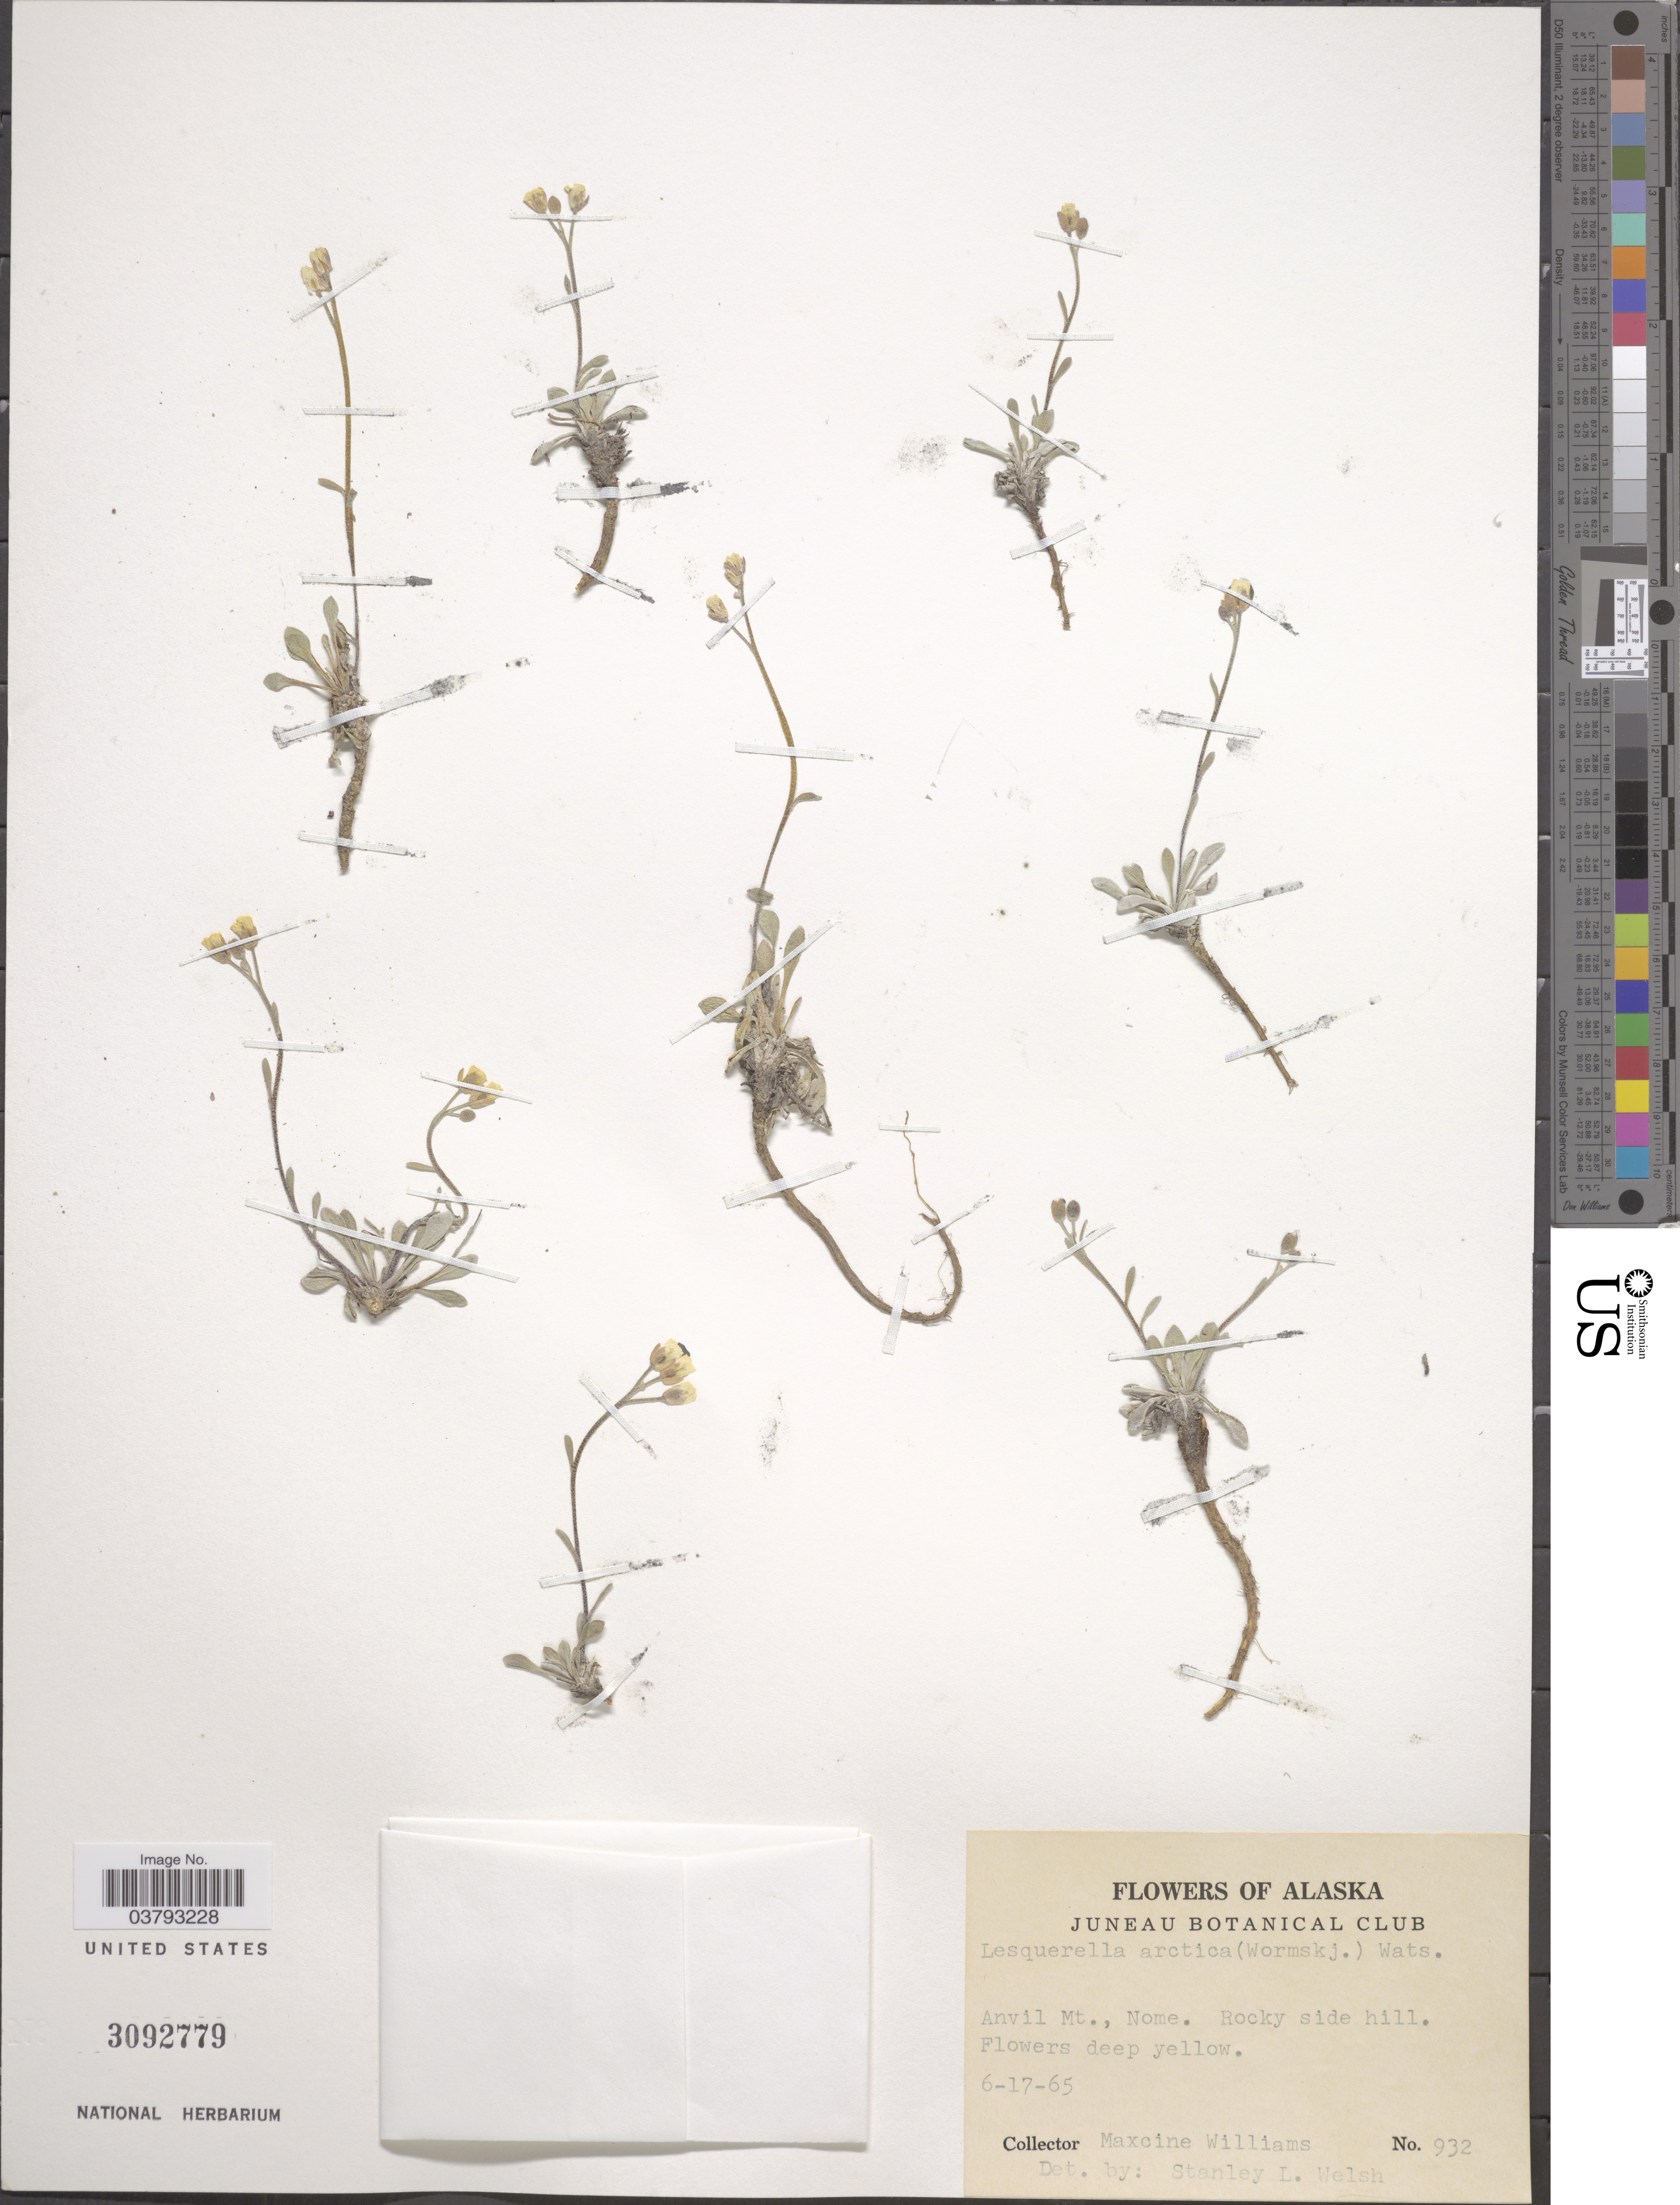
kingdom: Plantae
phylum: Tracheophyta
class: Magnoliopsida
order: Brassicales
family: Brassicaceae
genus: Lesquerella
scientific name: Lesquerella arctica var. arctica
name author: (Wormsk. ex Hornem.) S. Watson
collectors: M. Williams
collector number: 932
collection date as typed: Transcribed d/m/y: 17/6/65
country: United States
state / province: Alaska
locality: Anvil Mt., Nome. Rocky side hill.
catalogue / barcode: US 3092779